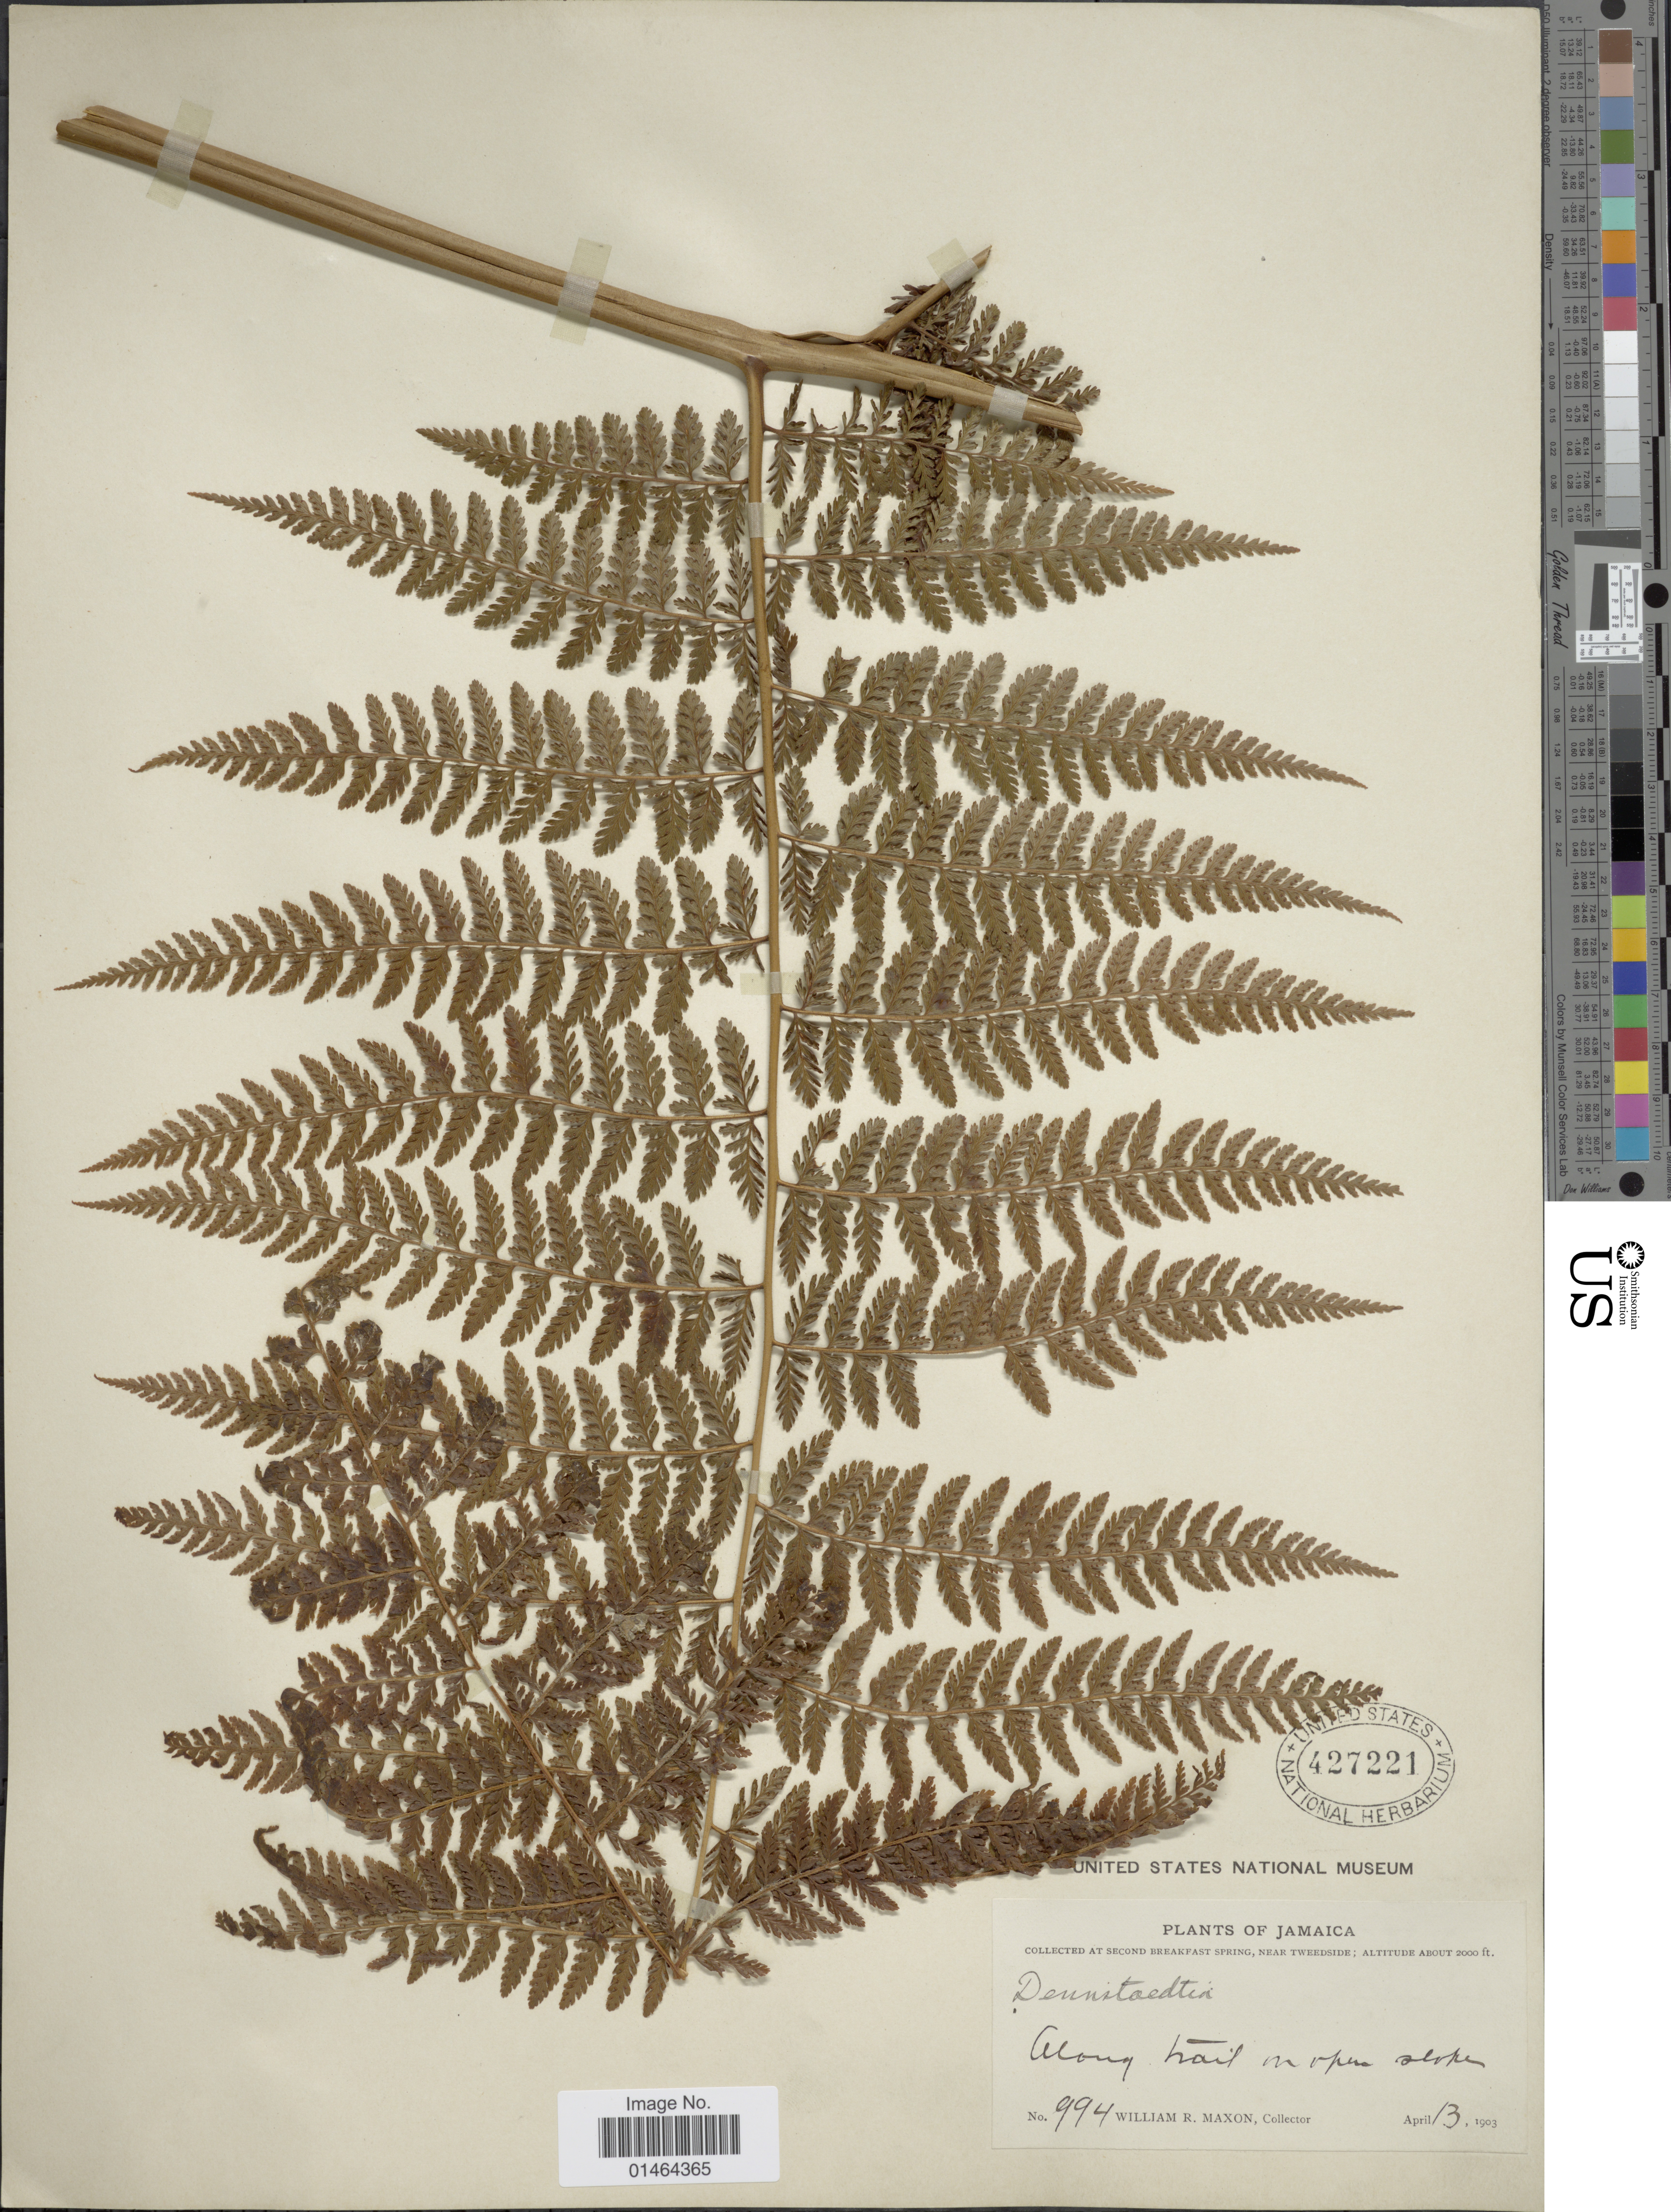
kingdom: Plantae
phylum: Tracheophyta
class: Polypodiopsida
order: Polypodiales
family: Dennstaedtiaceae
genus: Dennstaedtia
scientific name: Dennstaedtia cicutaria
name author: (Sw.) T. Moore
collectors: W. R. Maxon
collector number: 994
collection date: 1903-04-13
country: Jamaica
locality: At second Breakfast Spring, near Tweedside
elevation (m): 610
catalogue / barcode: US 427221